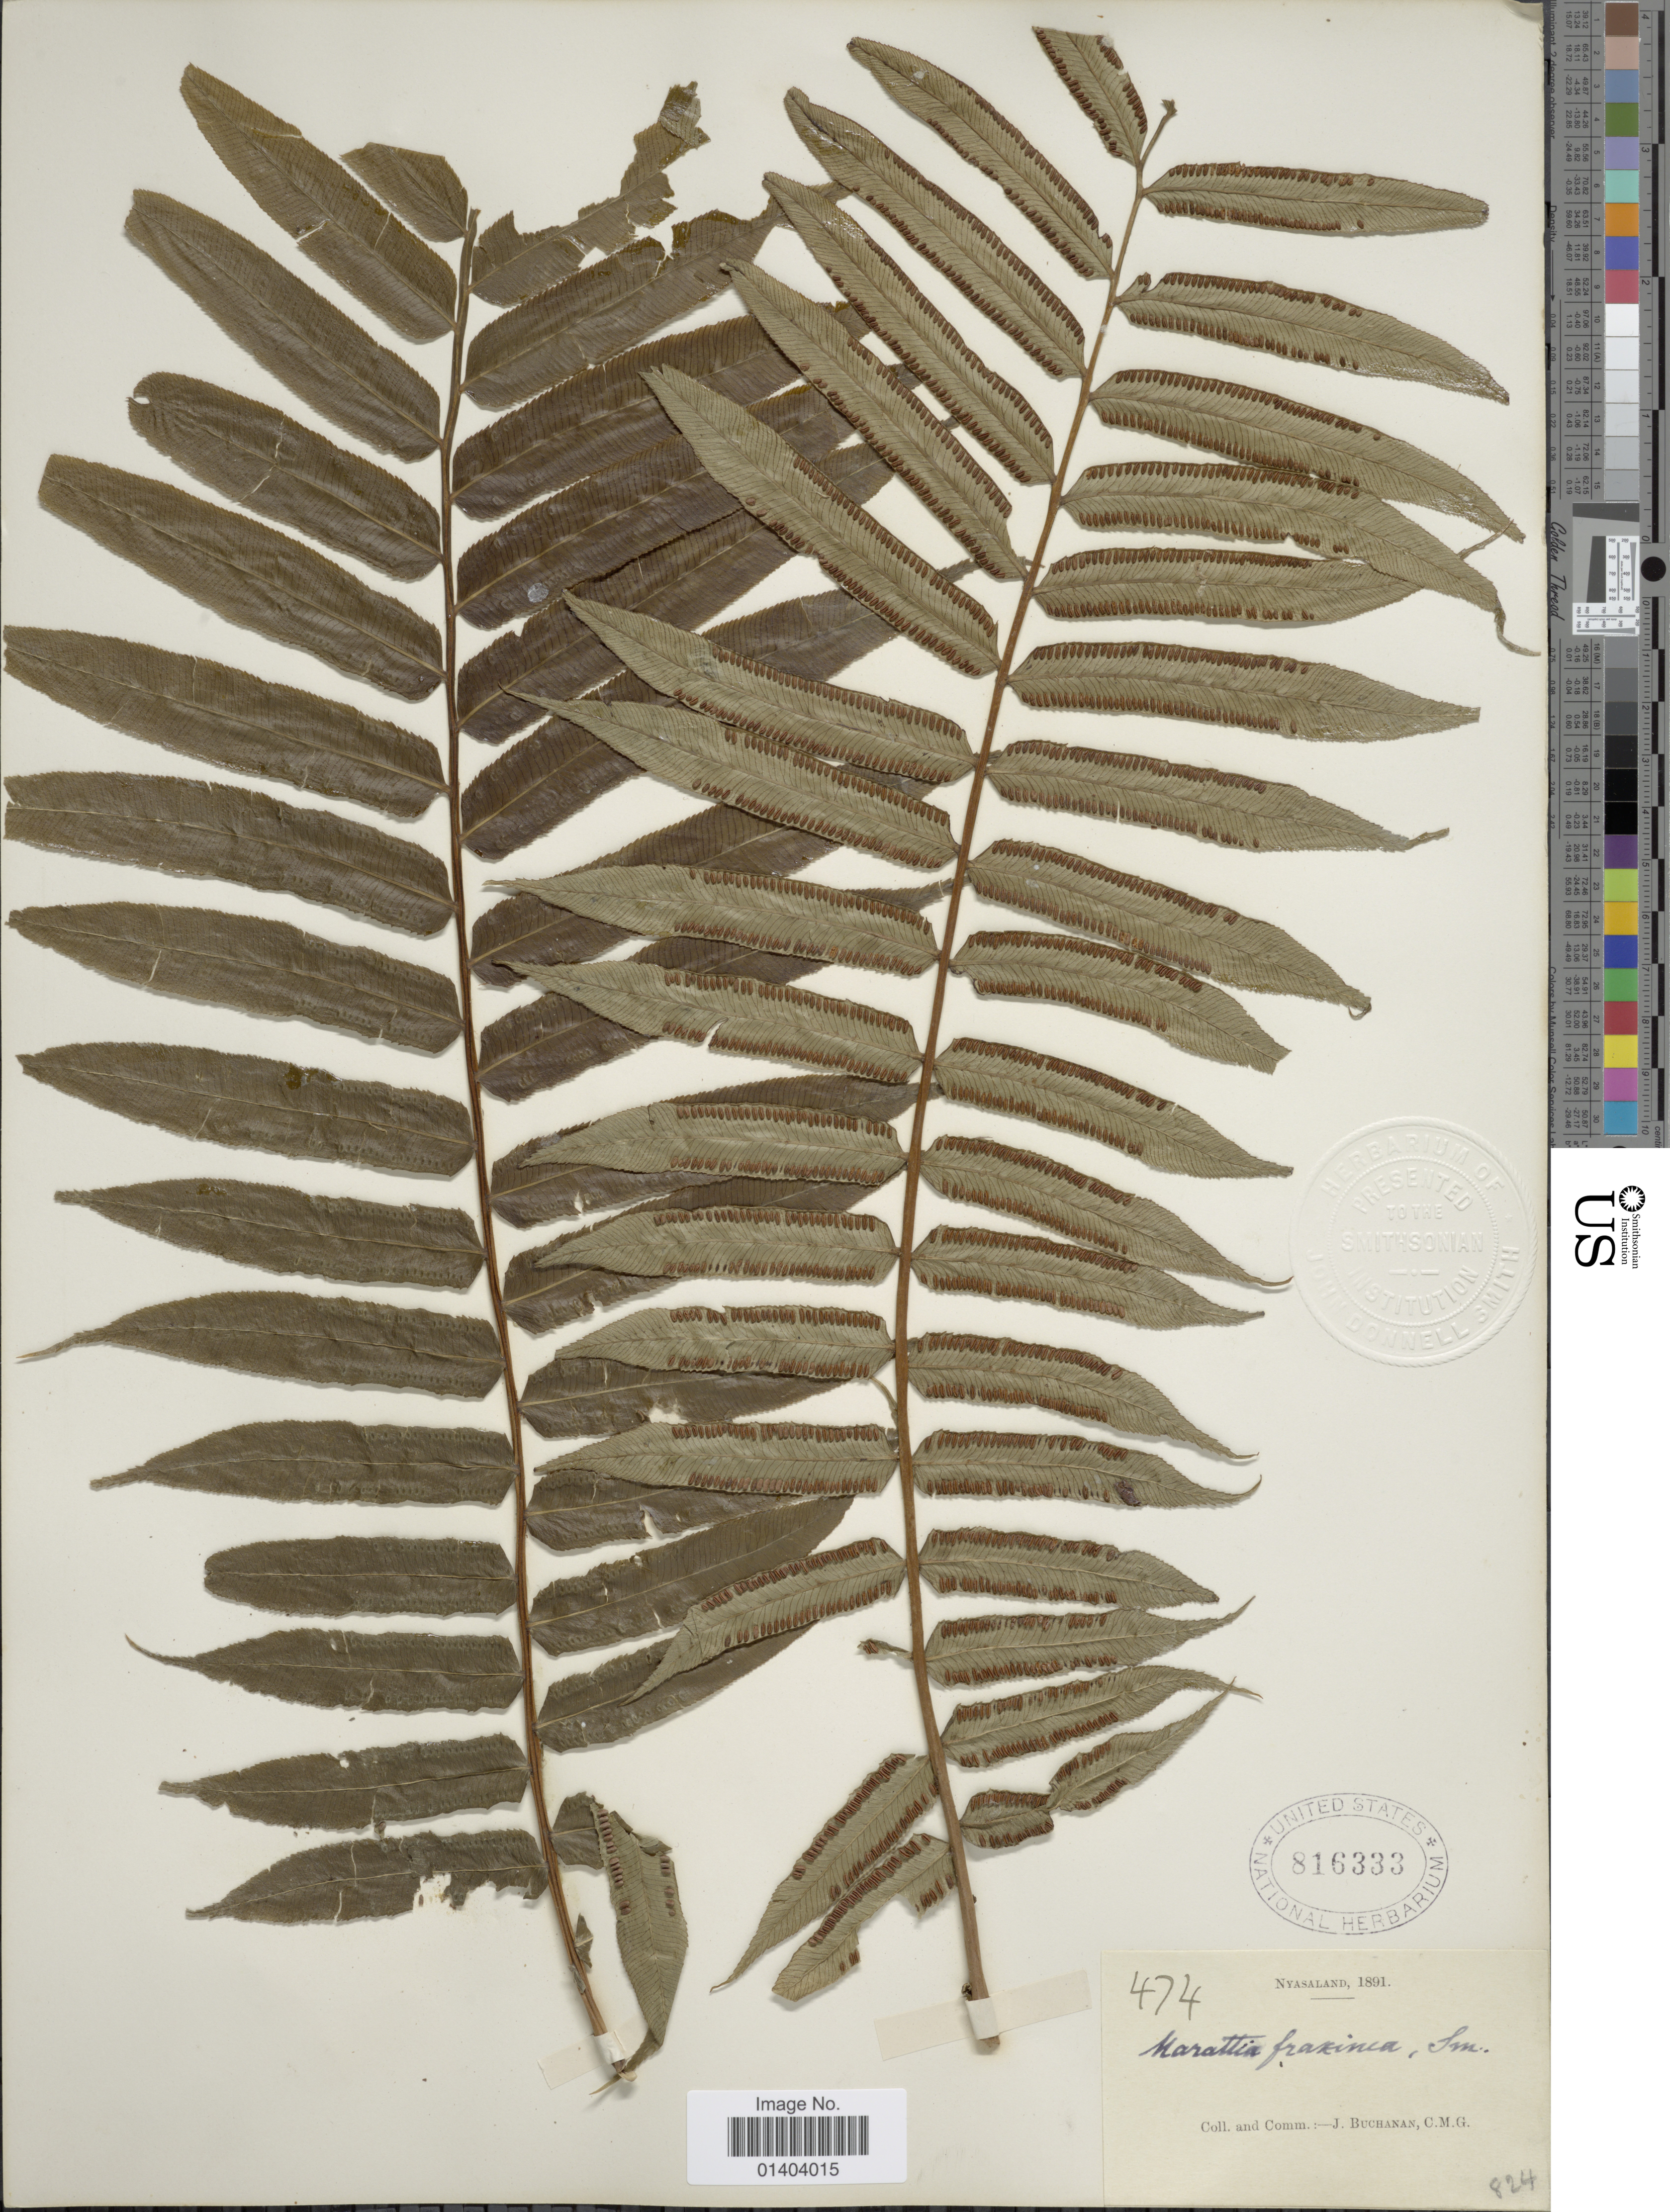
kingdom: Plantae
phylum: Tracheophyta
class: Polypodiopsida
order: Marattiales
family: Marattiaceae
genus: Ptisana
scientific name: Ptisana fraxinea var. salicifolia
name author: (Schrad.) Murdock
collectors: J. Buchanan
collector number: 474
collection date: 1891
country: Malawi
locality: Nyasaland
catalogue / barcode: US 816333